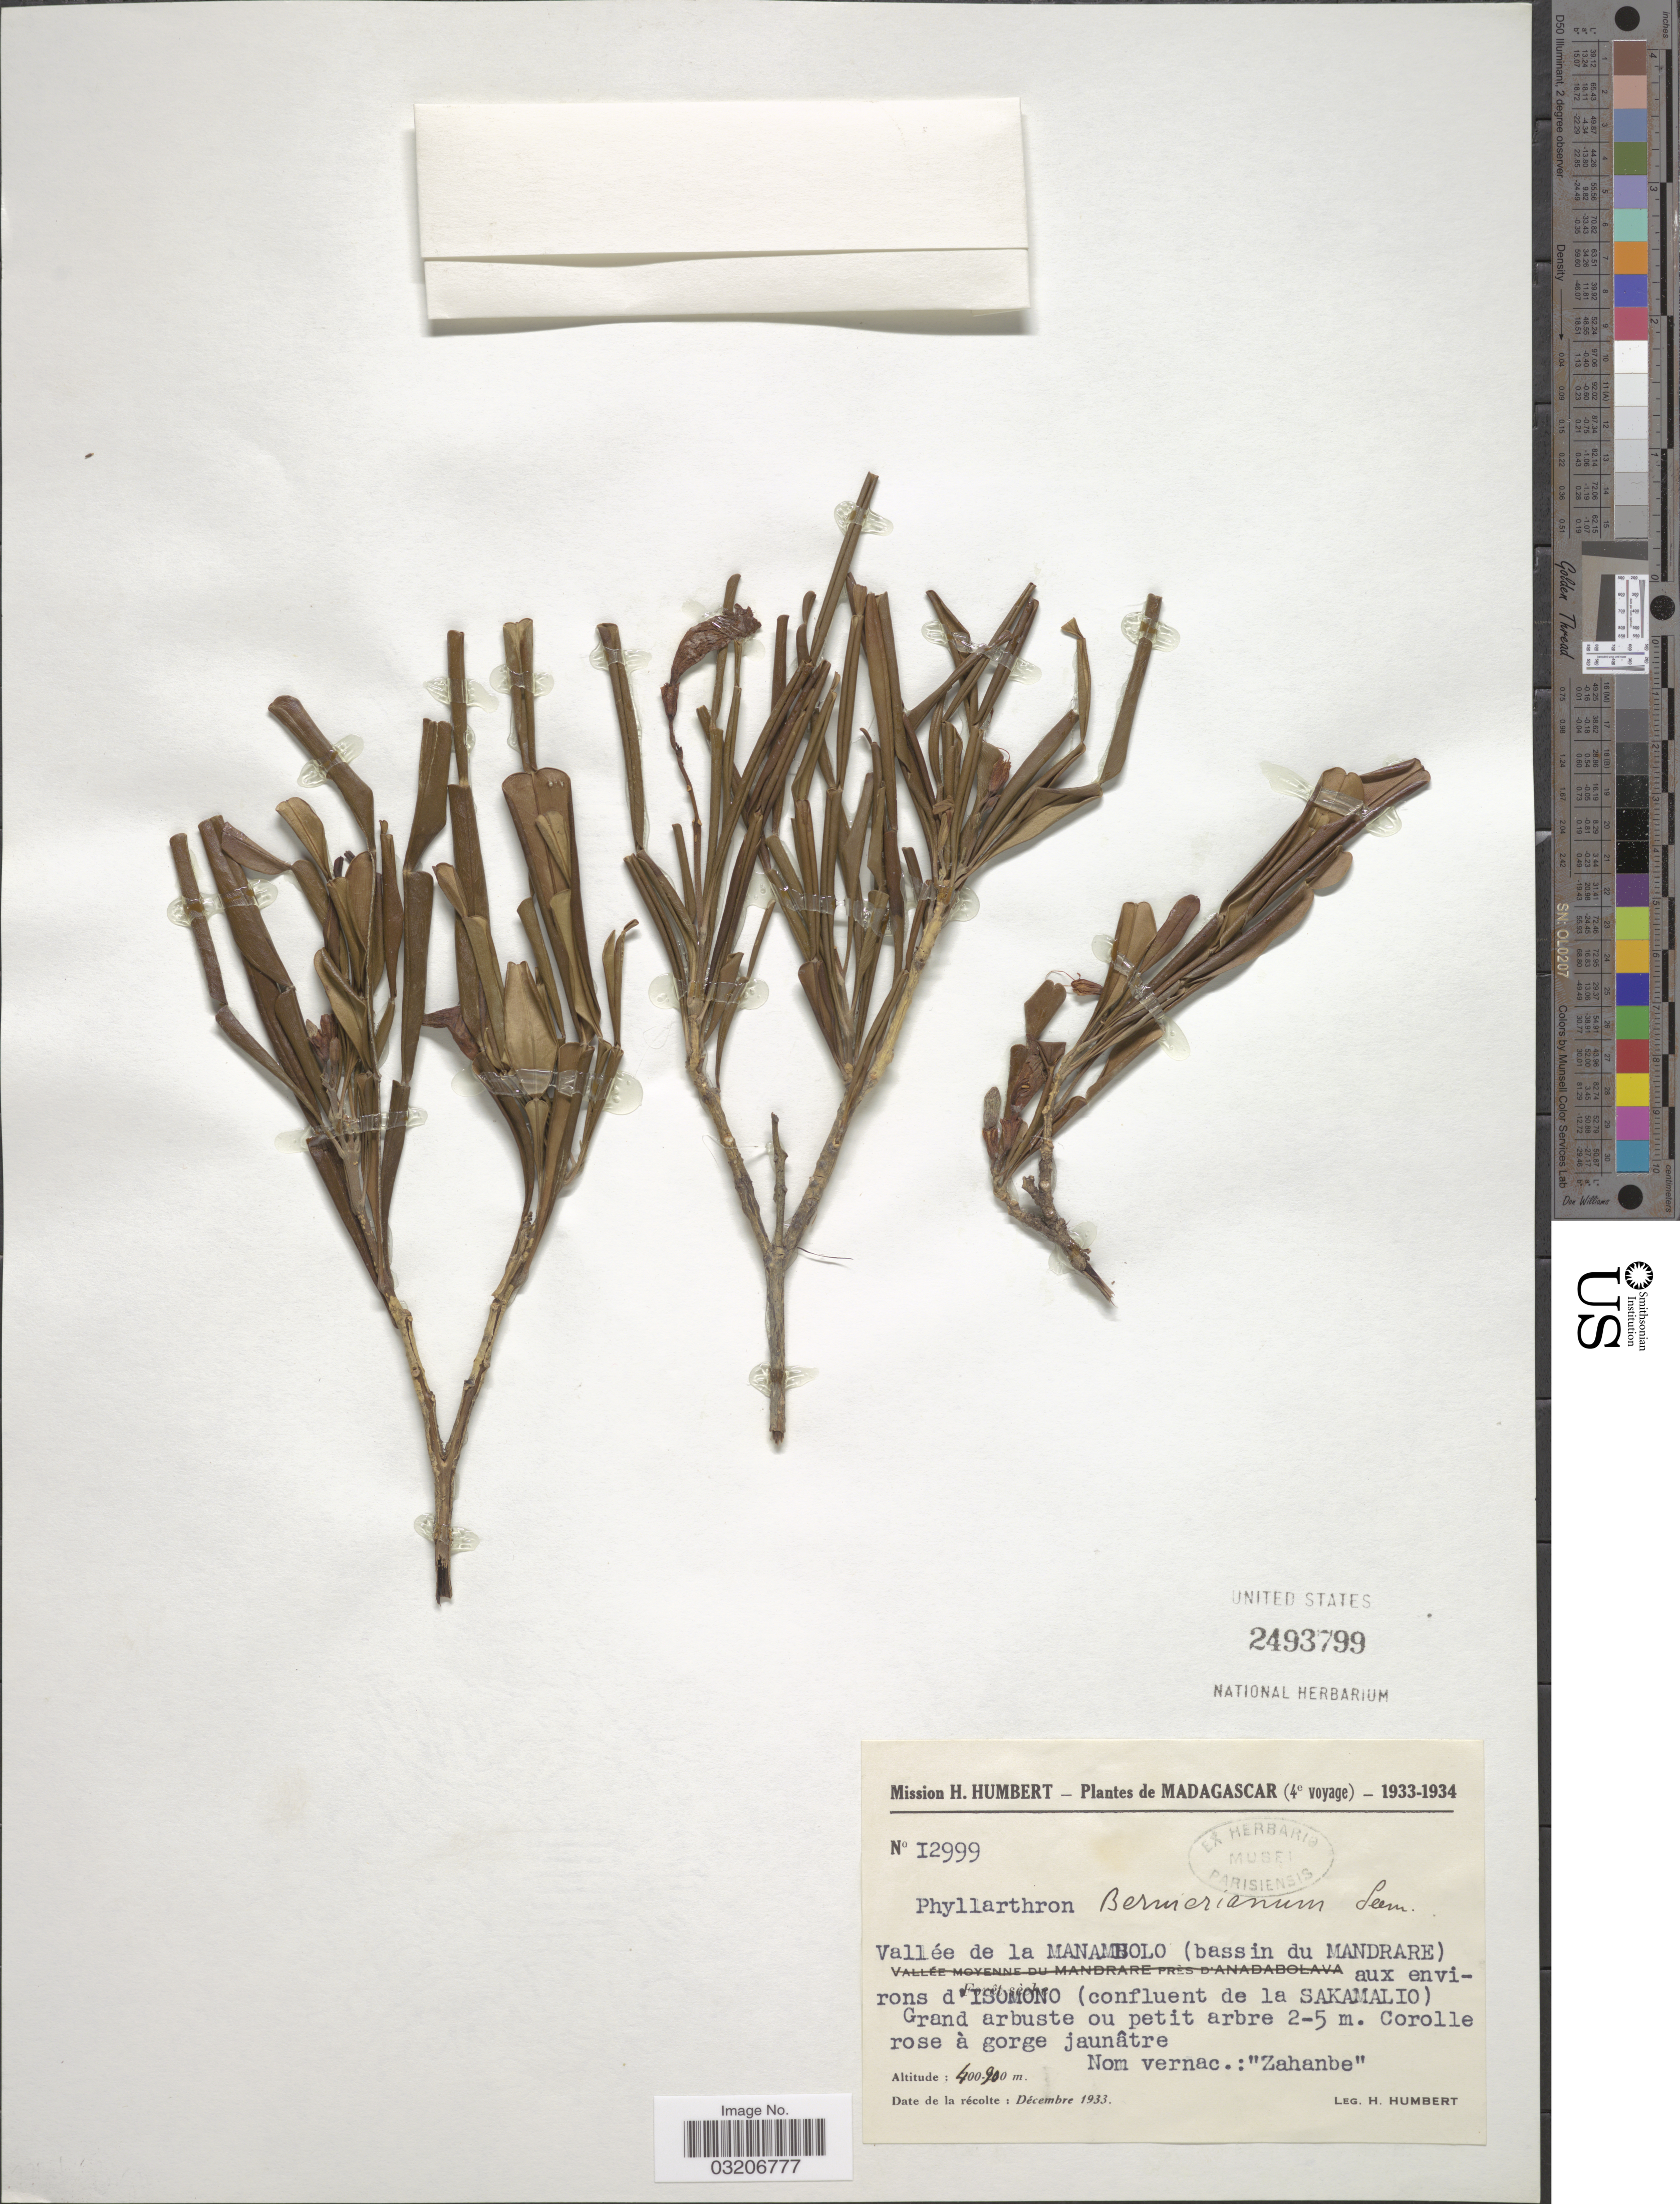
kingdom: Plantae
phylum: Tracheophyta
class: Magnoliopsida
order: Lamiales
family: Bignoniaceae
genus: Phyllarthron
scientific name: Phyllarthron bernierianum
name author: Seem.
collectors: H. Humbert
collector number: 12999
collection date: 1933-12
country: Madagascar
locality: Vallée de la Manambolo (bassin du Mandrare) aux environs d'Isomono (confluent de la Sakamalio).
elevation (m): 400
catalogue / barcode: US 2493799